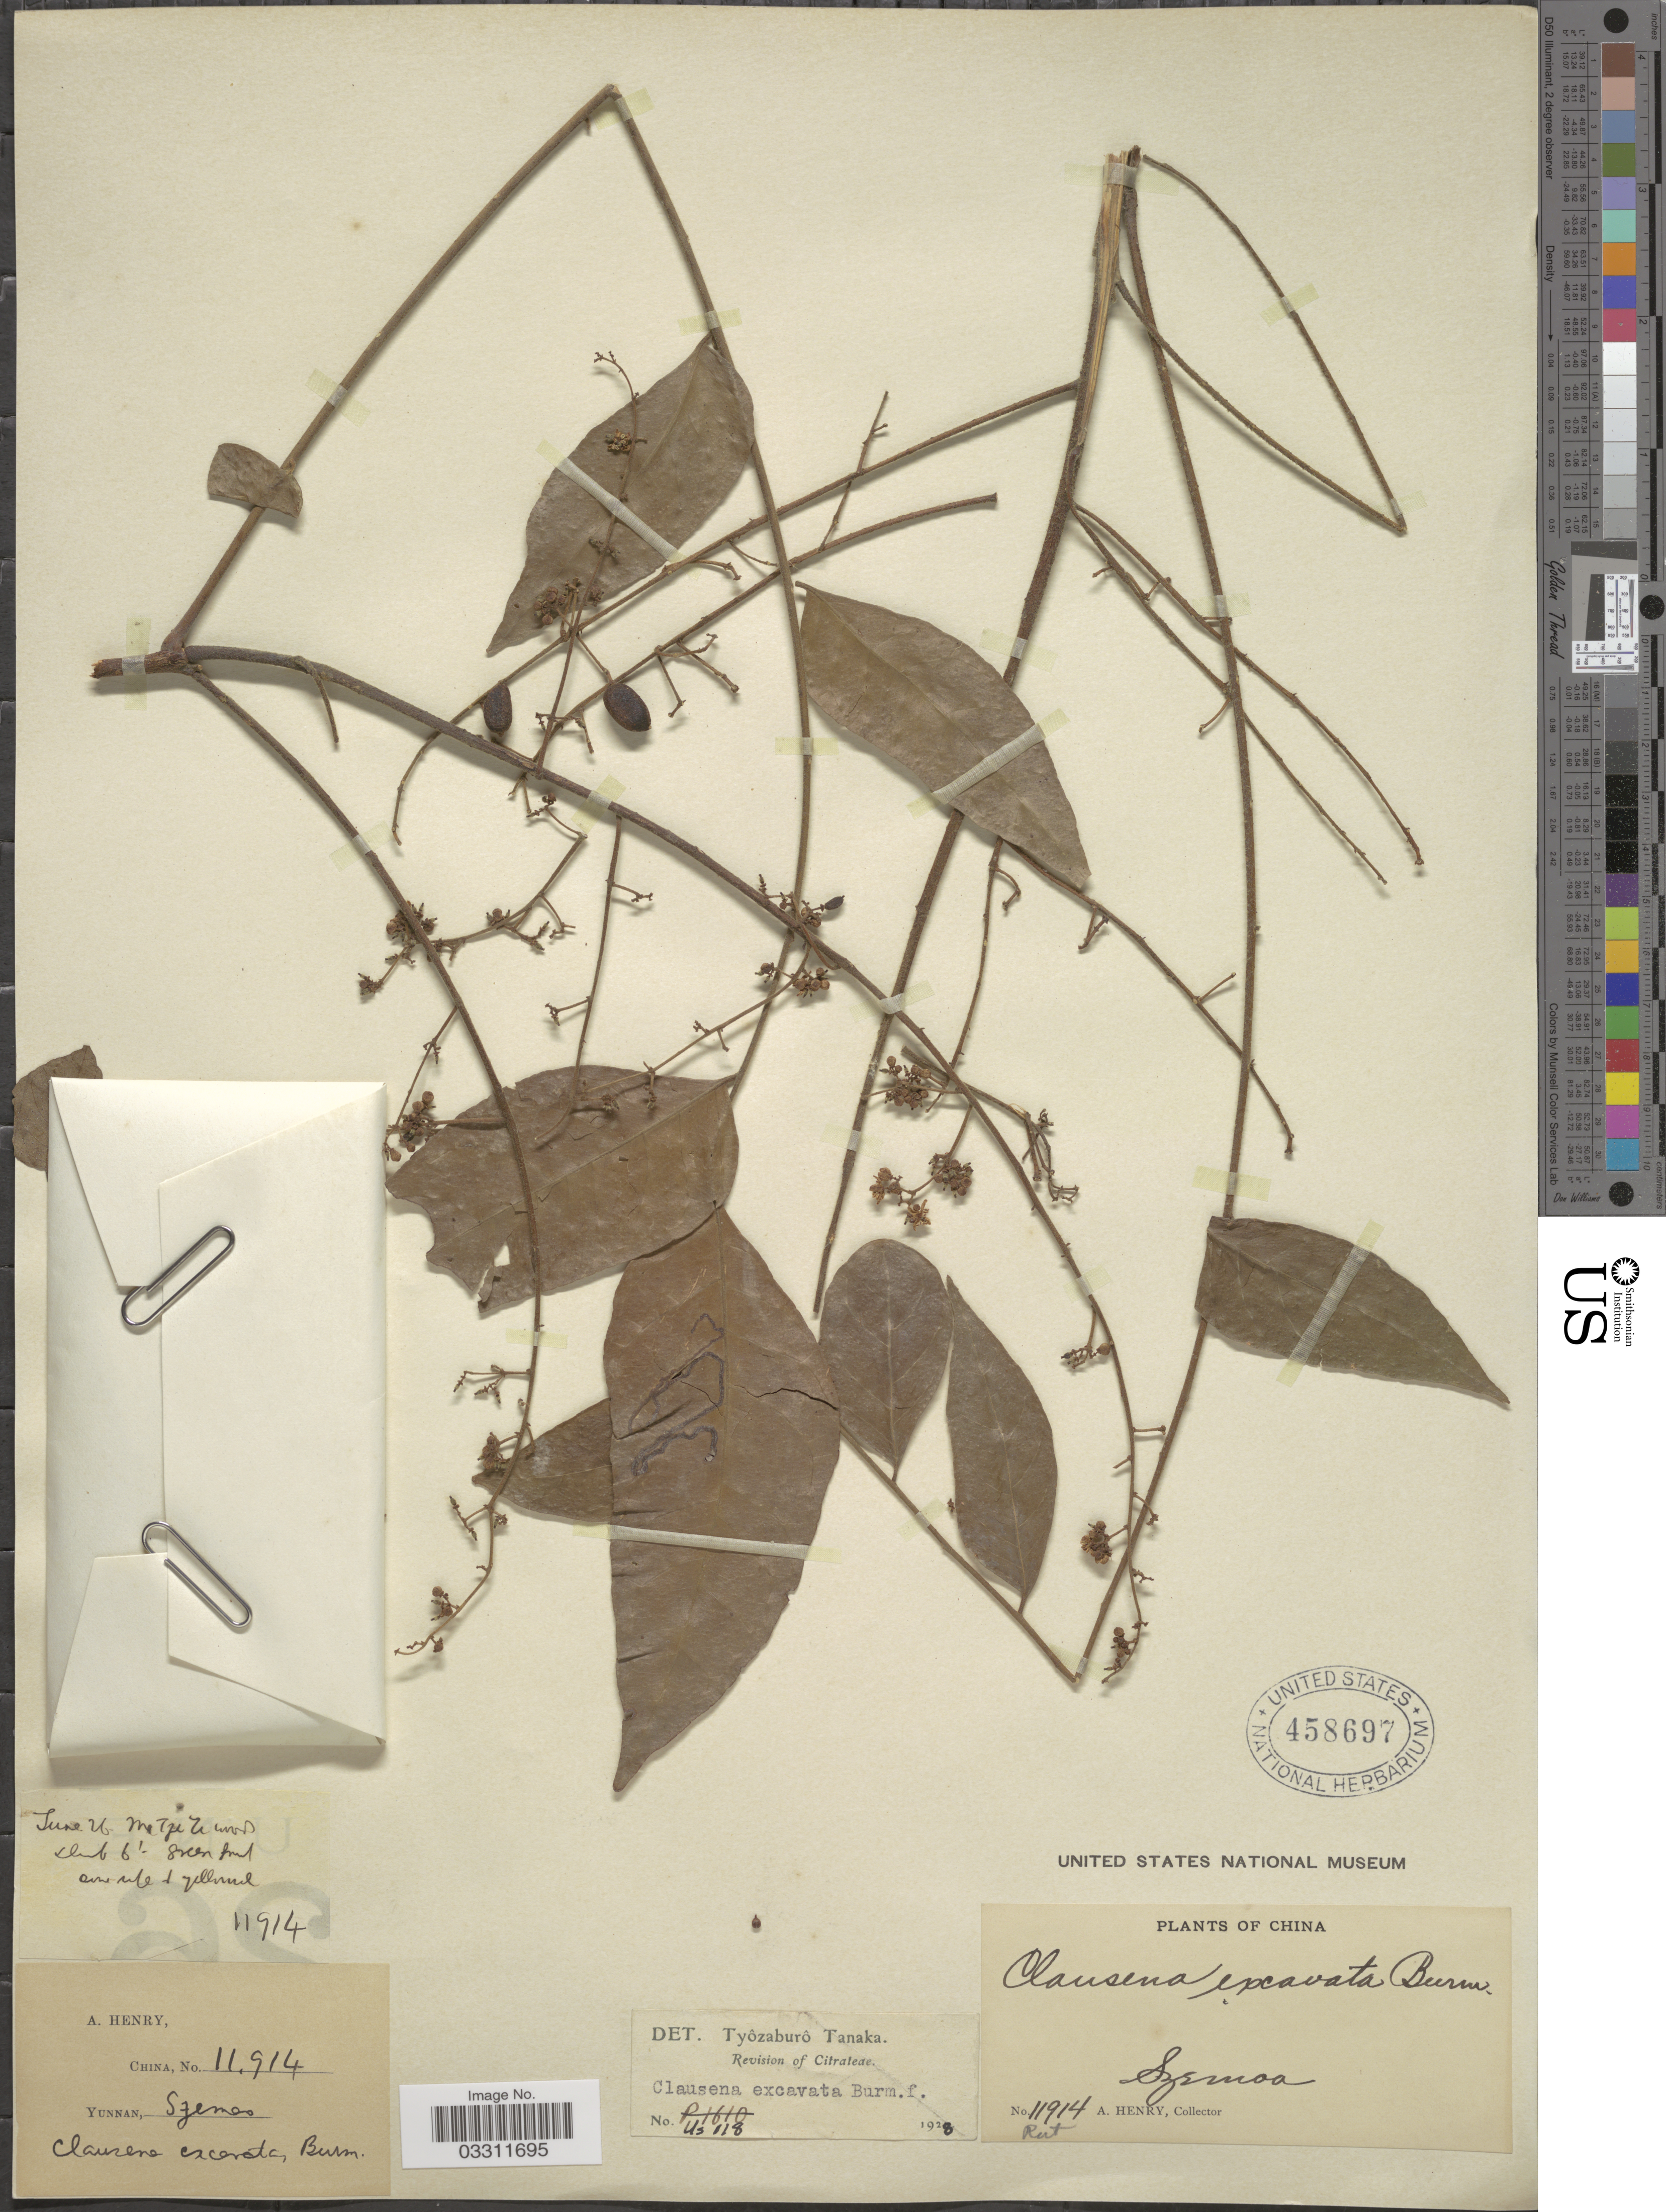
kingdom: Plantae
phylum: Tracheophyta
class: Magnoliopsida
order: Sapindales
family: Rutaceae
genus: Clausena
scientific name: Clausena excavata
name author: Burm. f.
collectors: A. Henry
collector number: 11914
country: China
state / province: Yunnan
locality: Szemoa.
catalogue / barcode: US 458697